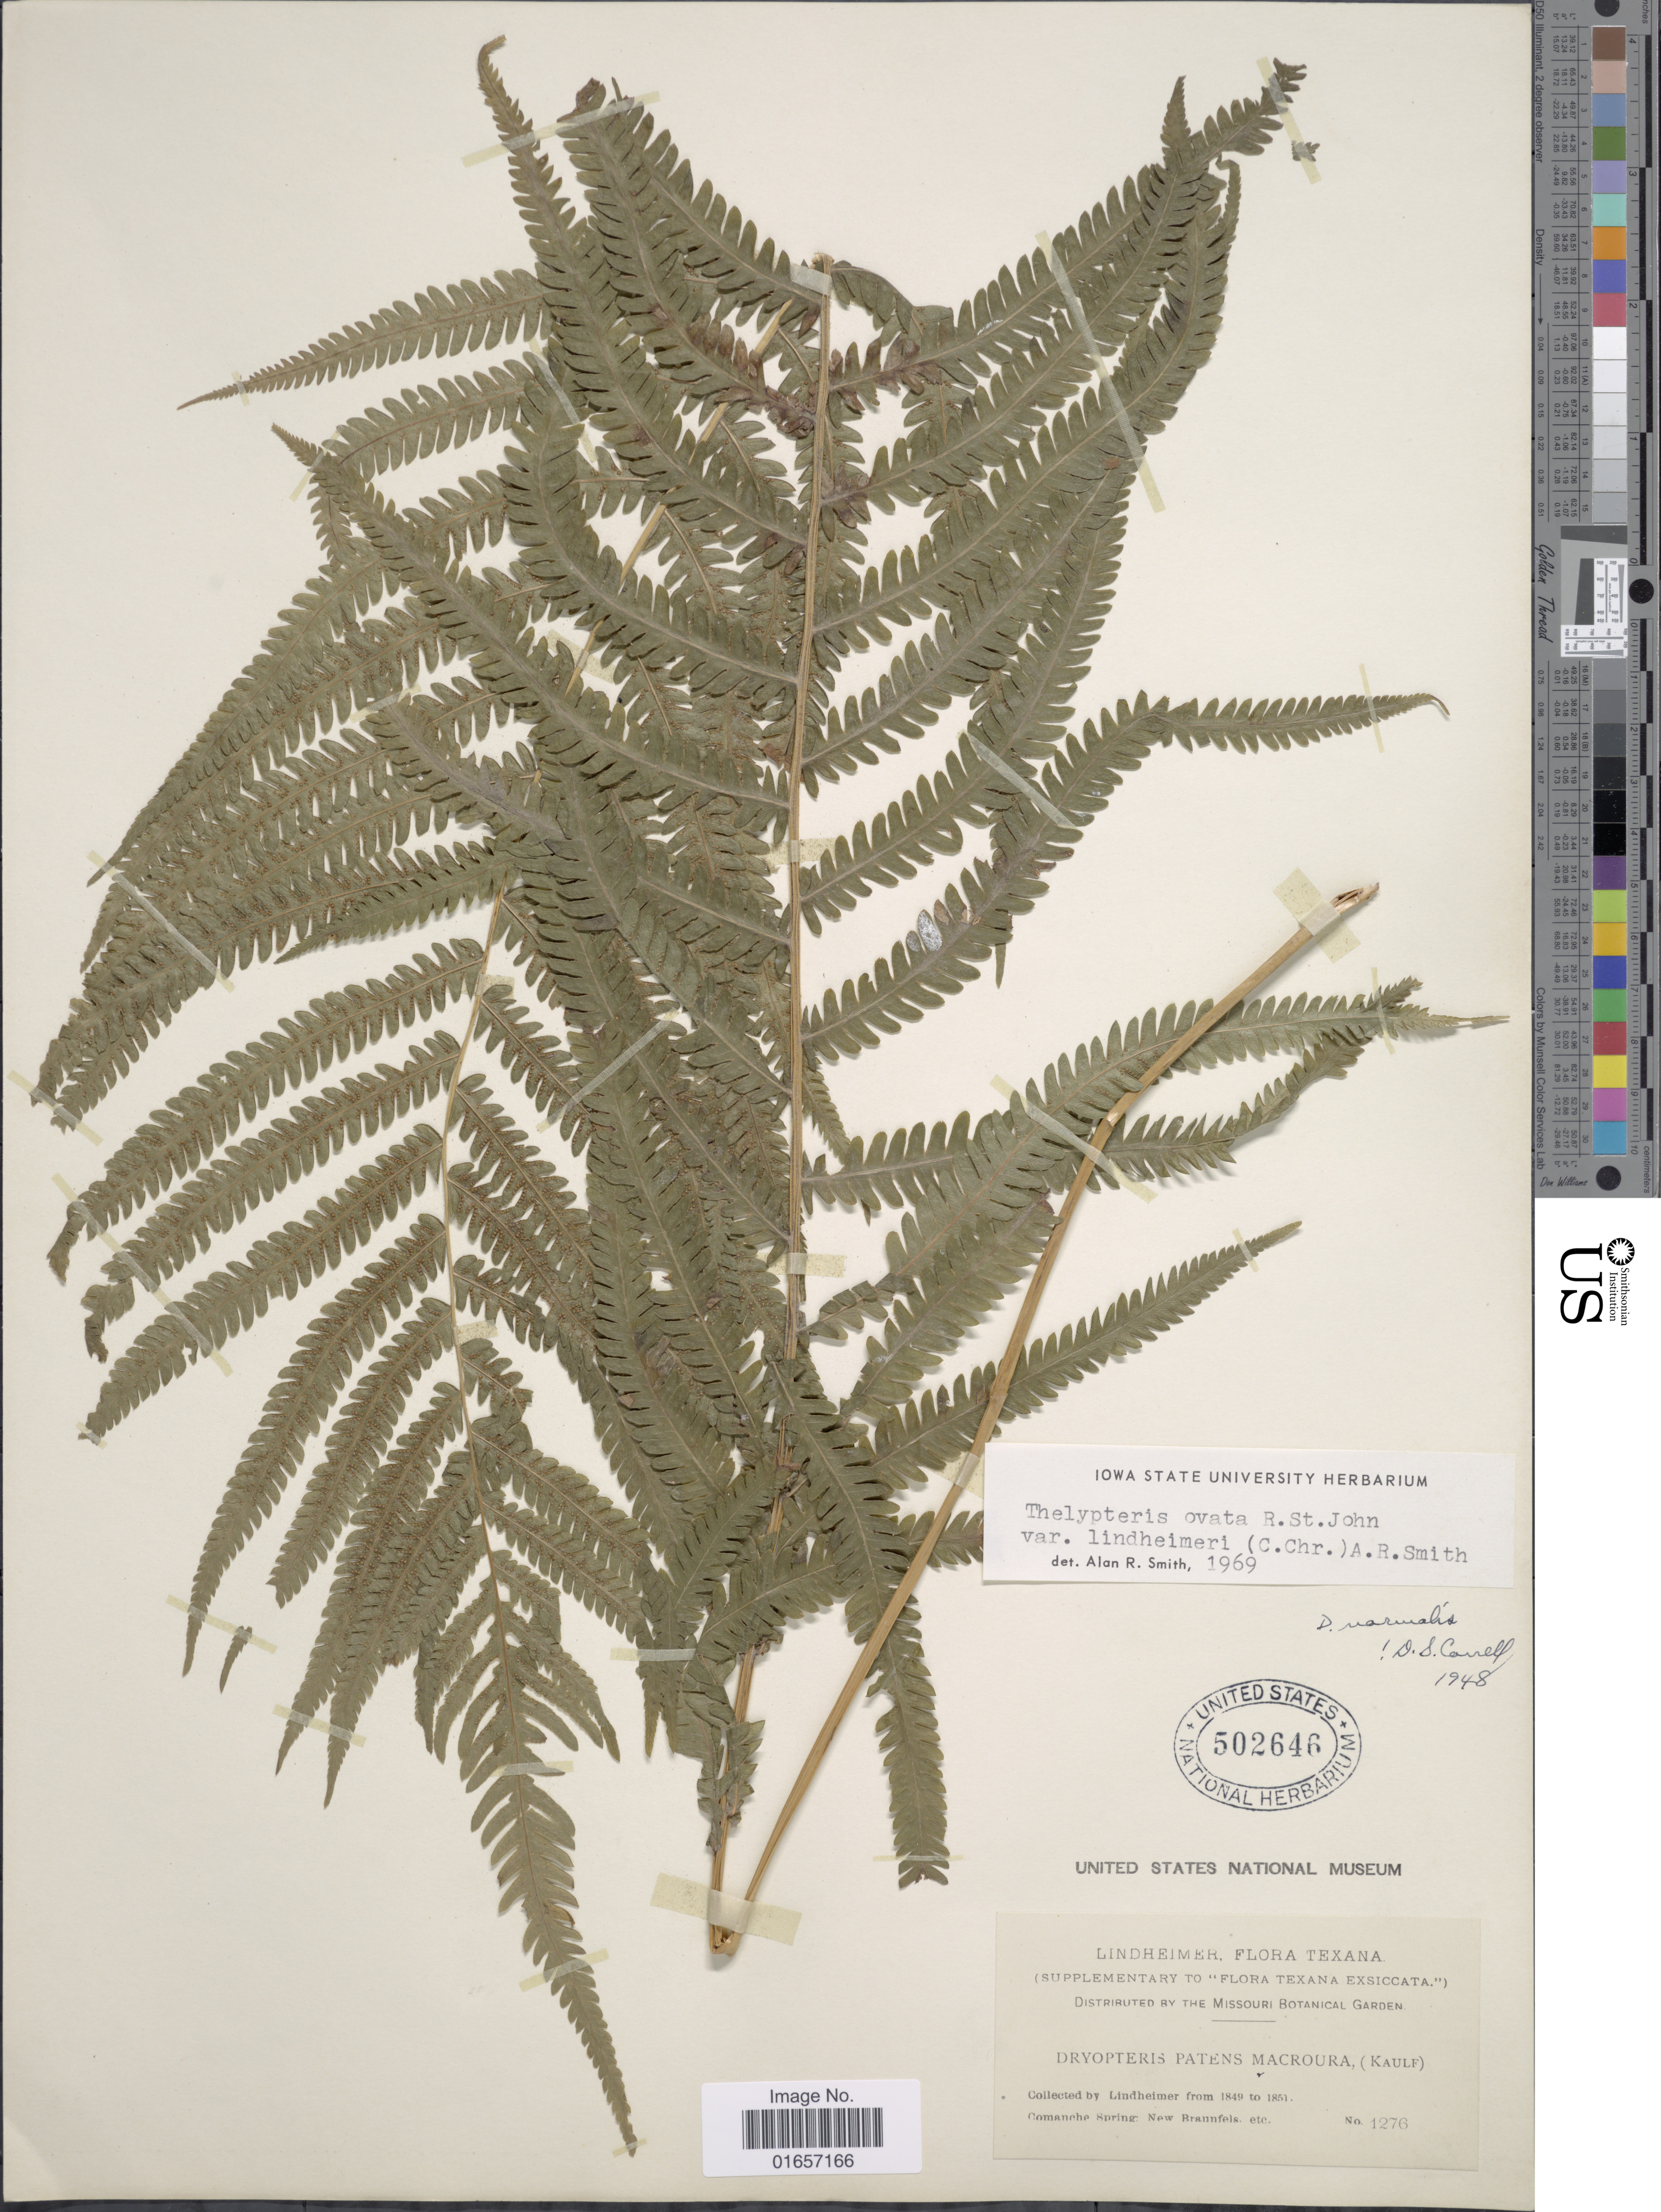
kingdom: Plantae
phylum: Tracheophyta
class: Polypodiopsida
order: Polypodiales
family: Thelypteridaceae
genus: Christella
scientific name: Christella ovata var. lindheimari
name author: (C. Chr.) A.R. Sm.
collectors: -. Lindheimer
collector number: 1276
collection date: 1849/1851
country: United States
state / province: Texas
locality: Texana, Comanche Spring: New Brannfels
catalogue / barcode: US 502646